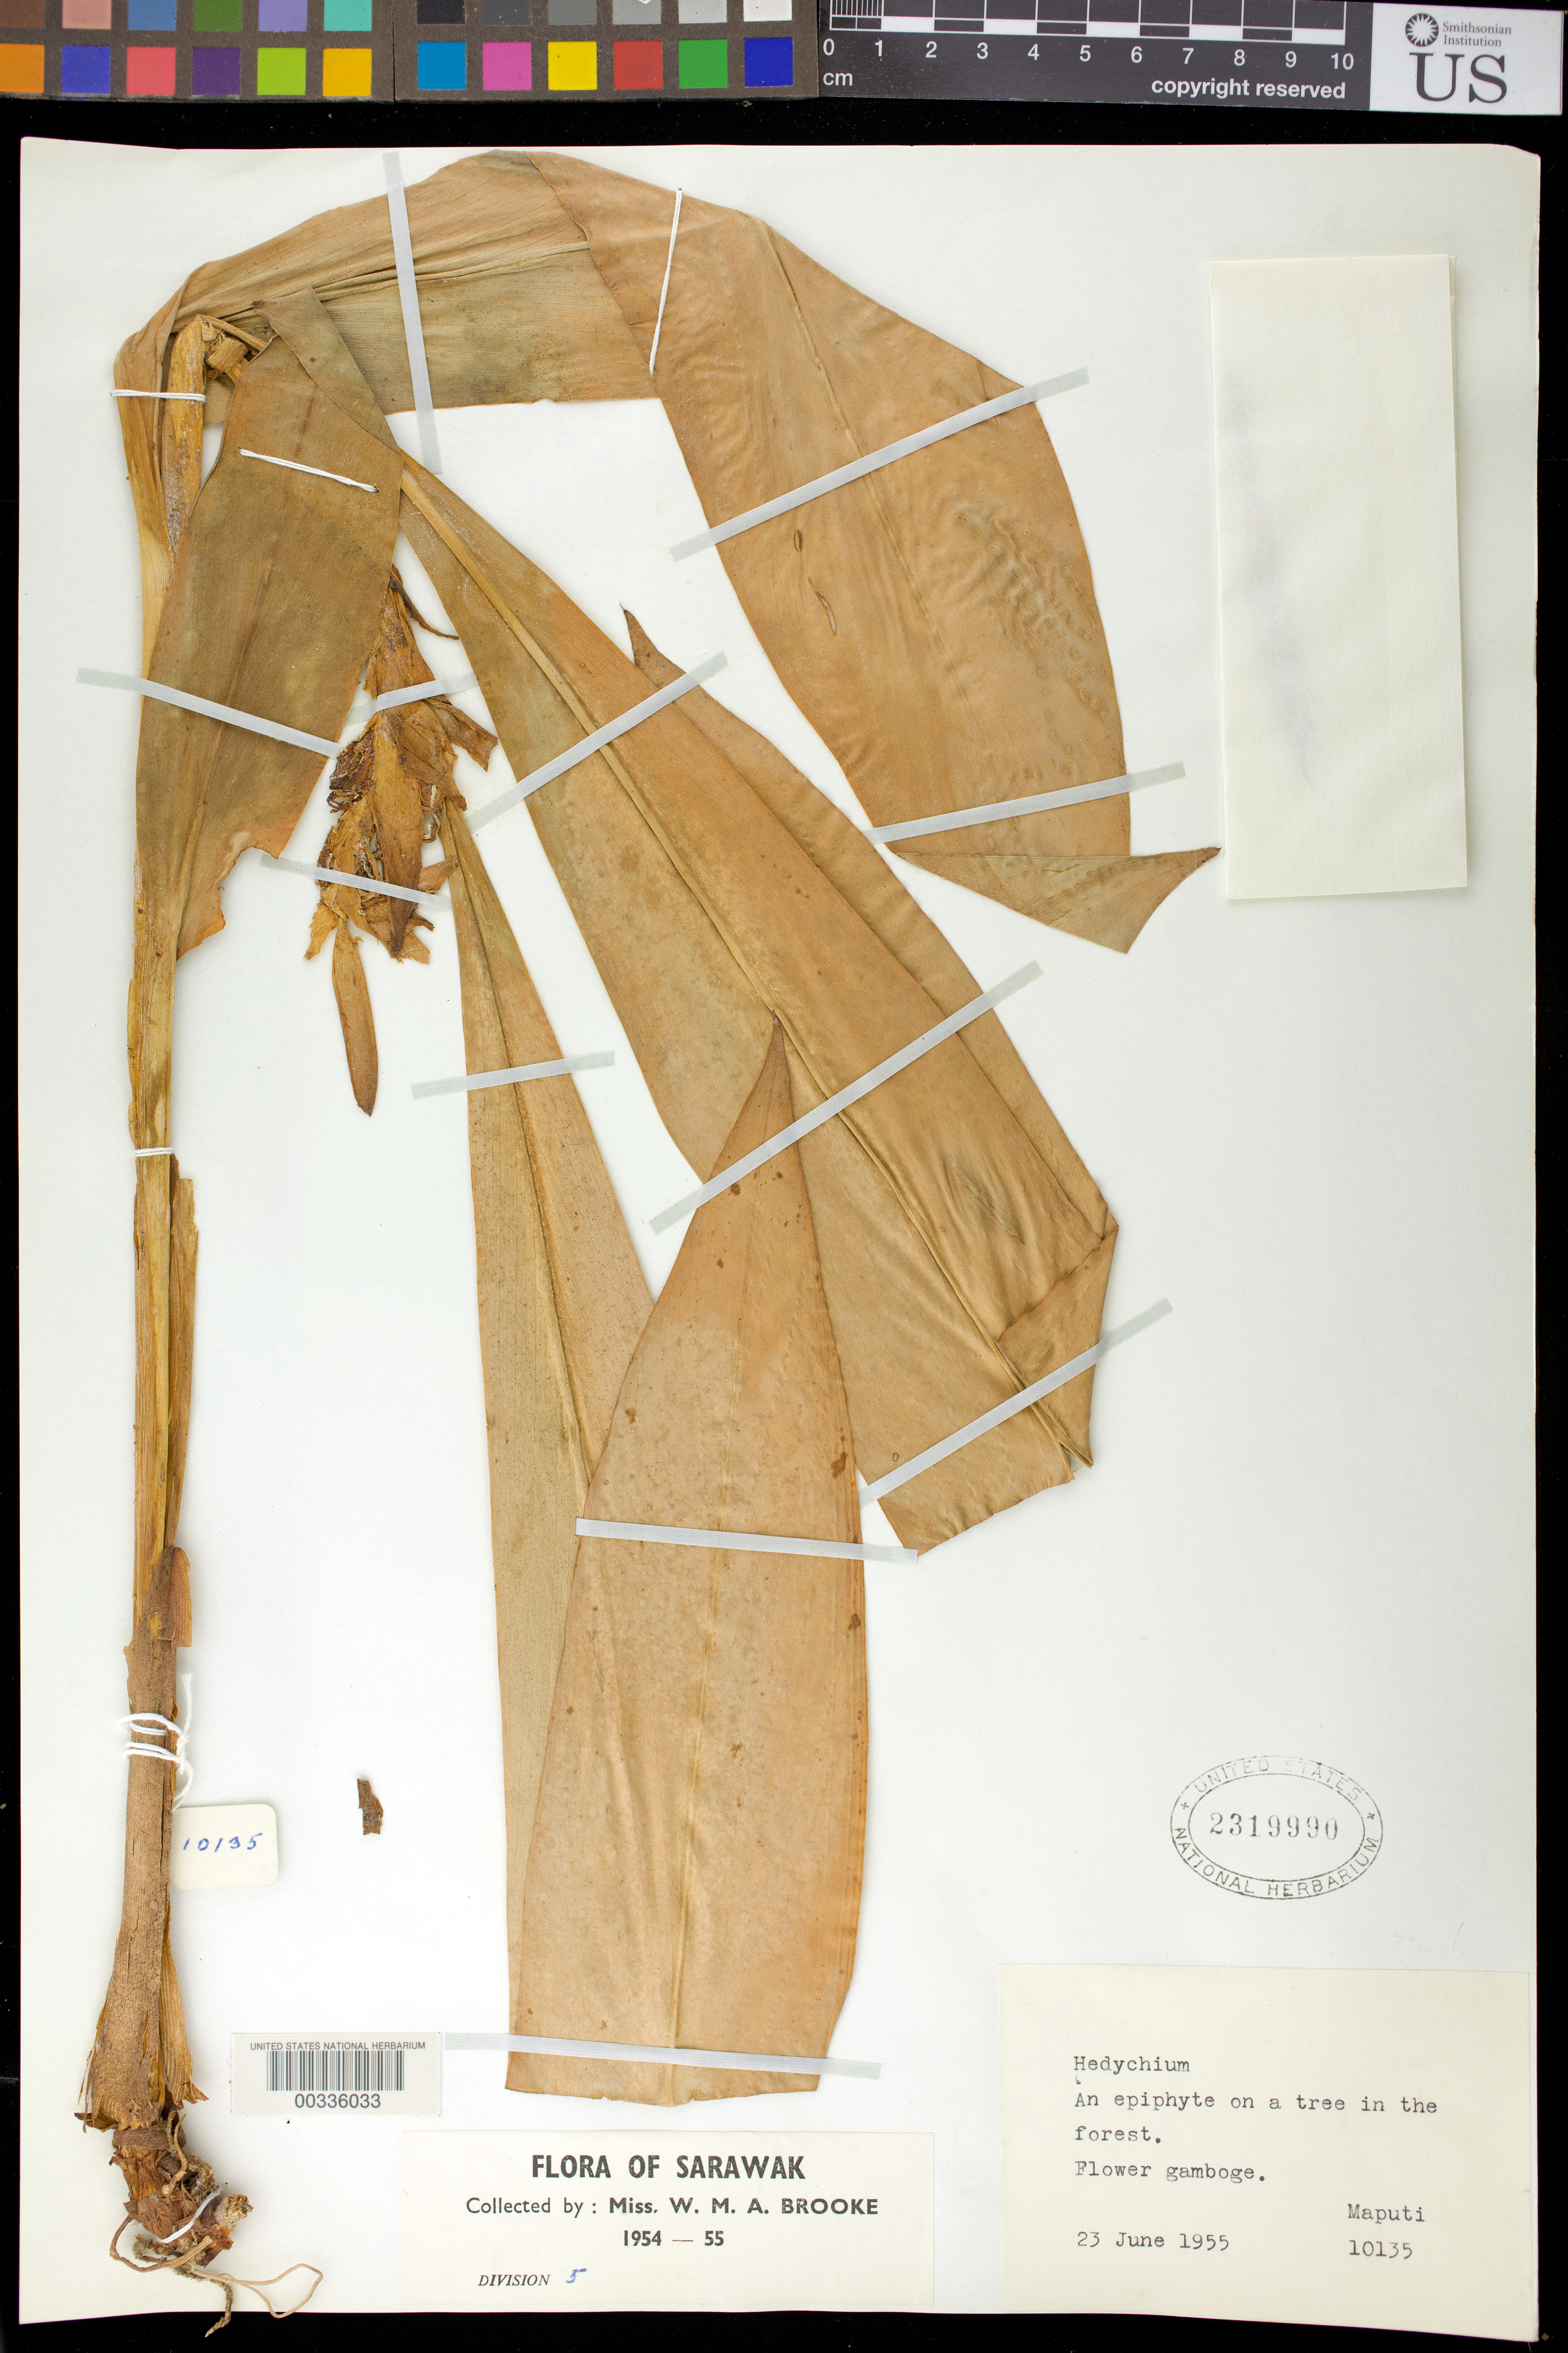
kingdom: Plantae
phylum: Tracheophyta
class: Liliopsida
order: Zingiberales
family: Zingiberaceae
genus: Hedychium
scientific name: Hedychium sp.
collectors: W. Brooke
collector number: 10135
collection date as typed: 23 Jun 1955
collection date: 1955-06-23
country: Malaysia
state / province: Sarawak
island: Borneo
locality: Maputi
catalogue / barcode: US 2319990